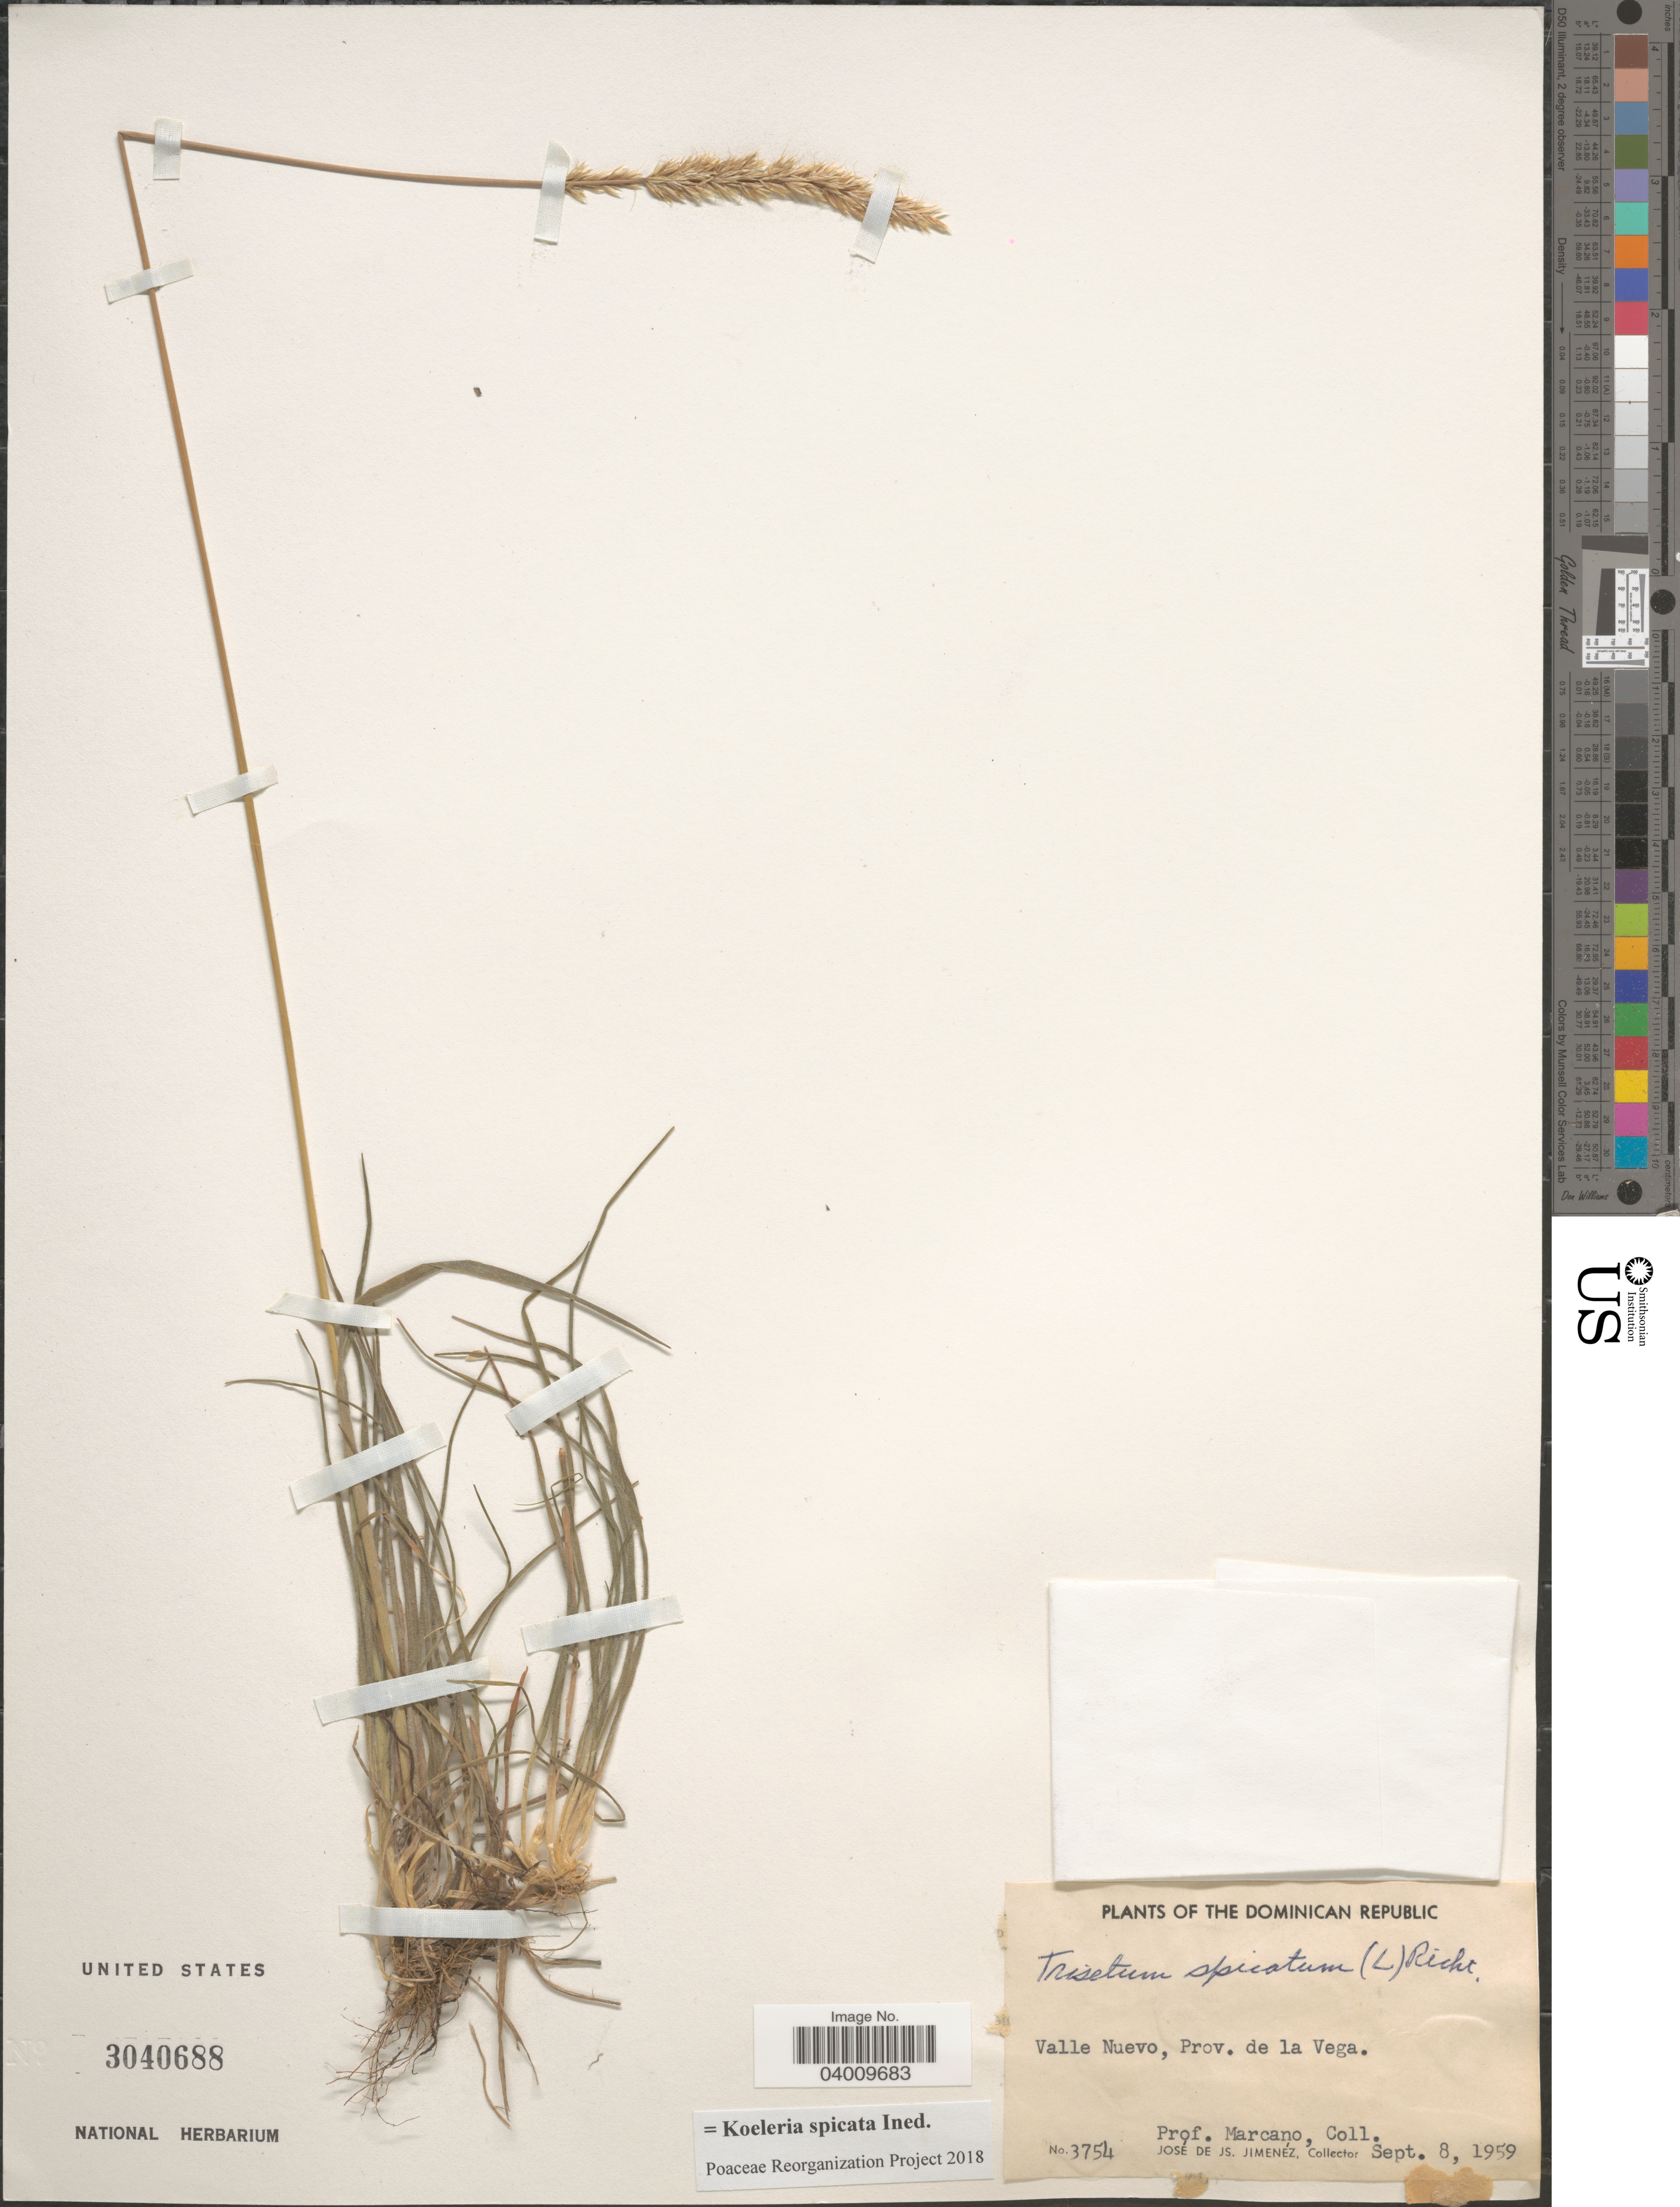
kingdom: Plantae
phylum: Tracheophyta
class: Liliopsida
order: Poales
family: Poaceae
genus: Koeleria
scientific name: Koeleria spicata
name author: (L.) Barberá et al.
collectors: -. Marcano & J. J. Jiménez Almonte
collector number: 3754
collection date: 1959-09-08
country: Dominican Republic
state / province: La Vega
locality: Valle Nuevo.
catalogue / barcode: US 3040688